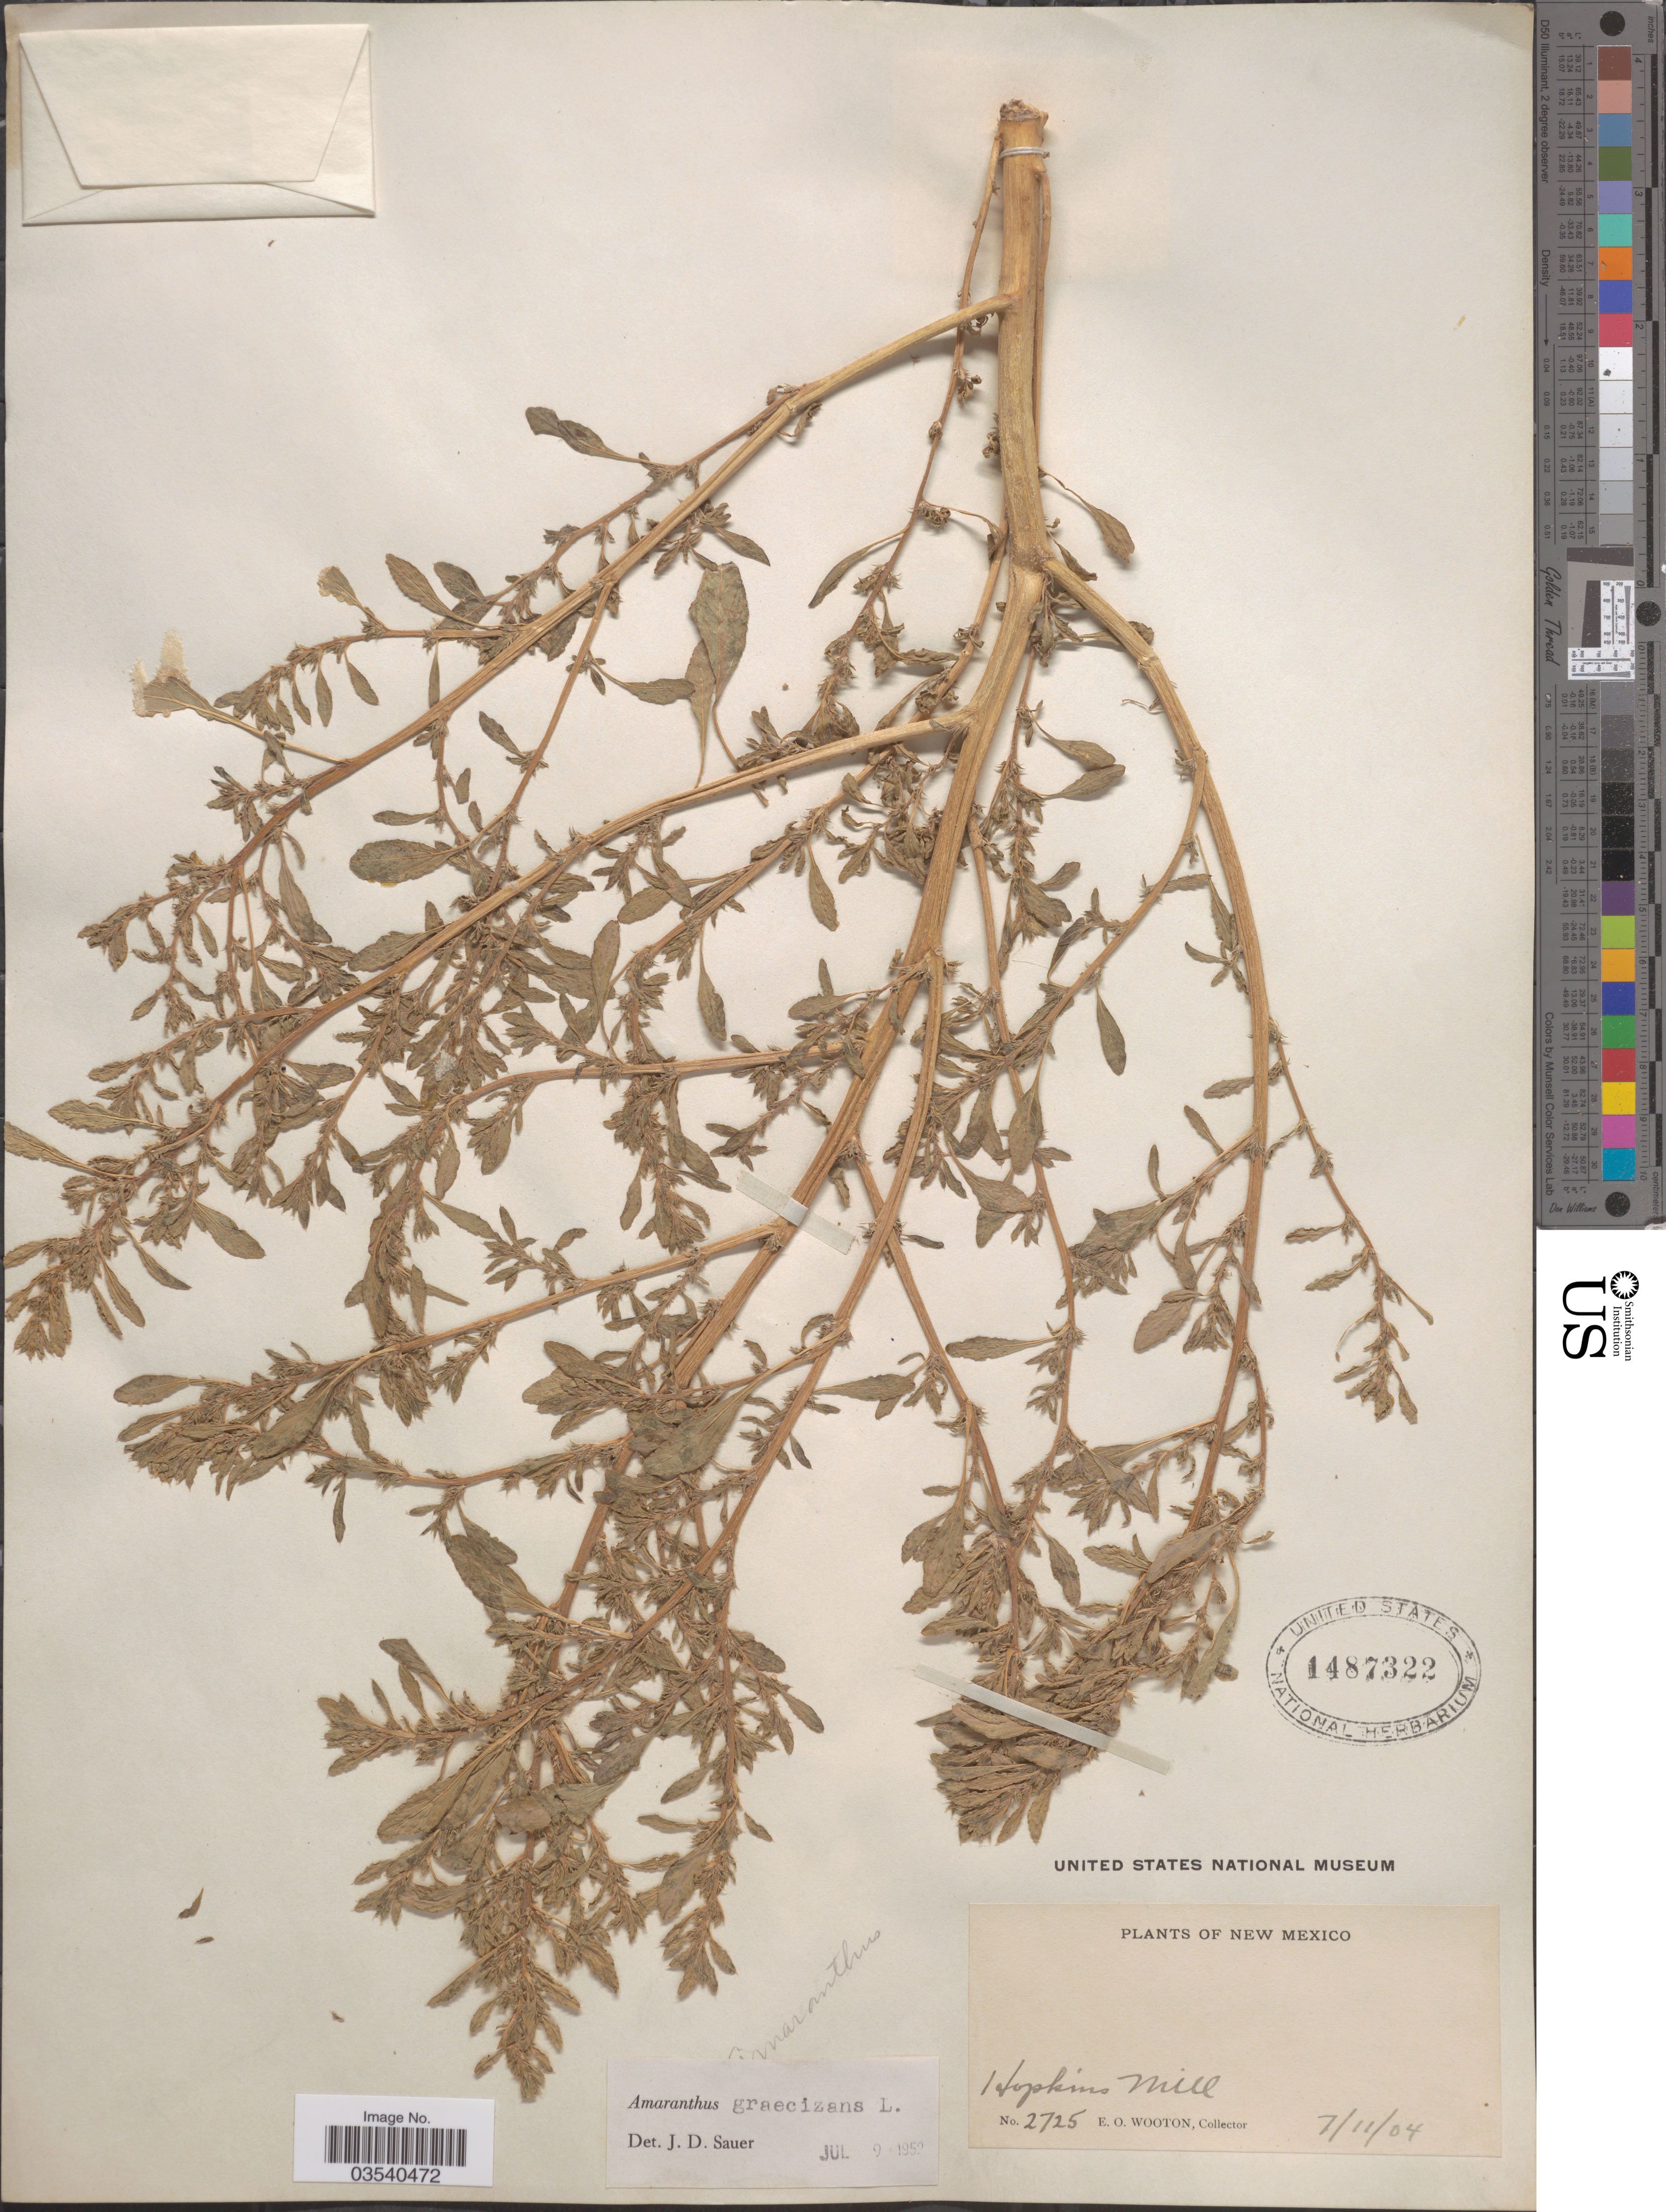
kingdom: Plantae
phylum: Tracheophyta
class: Magnoliopsida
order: Caryophyllales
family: Amaranthaceae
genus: Amaranthus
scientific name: Amaranthus graecizans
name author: L.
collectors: E. O. Wooton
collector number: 2725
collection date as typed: Transcribed d/m/y: 11/7/4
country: United States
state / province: New Mexico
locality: Hopkins Mill.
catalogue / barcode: US 1487322